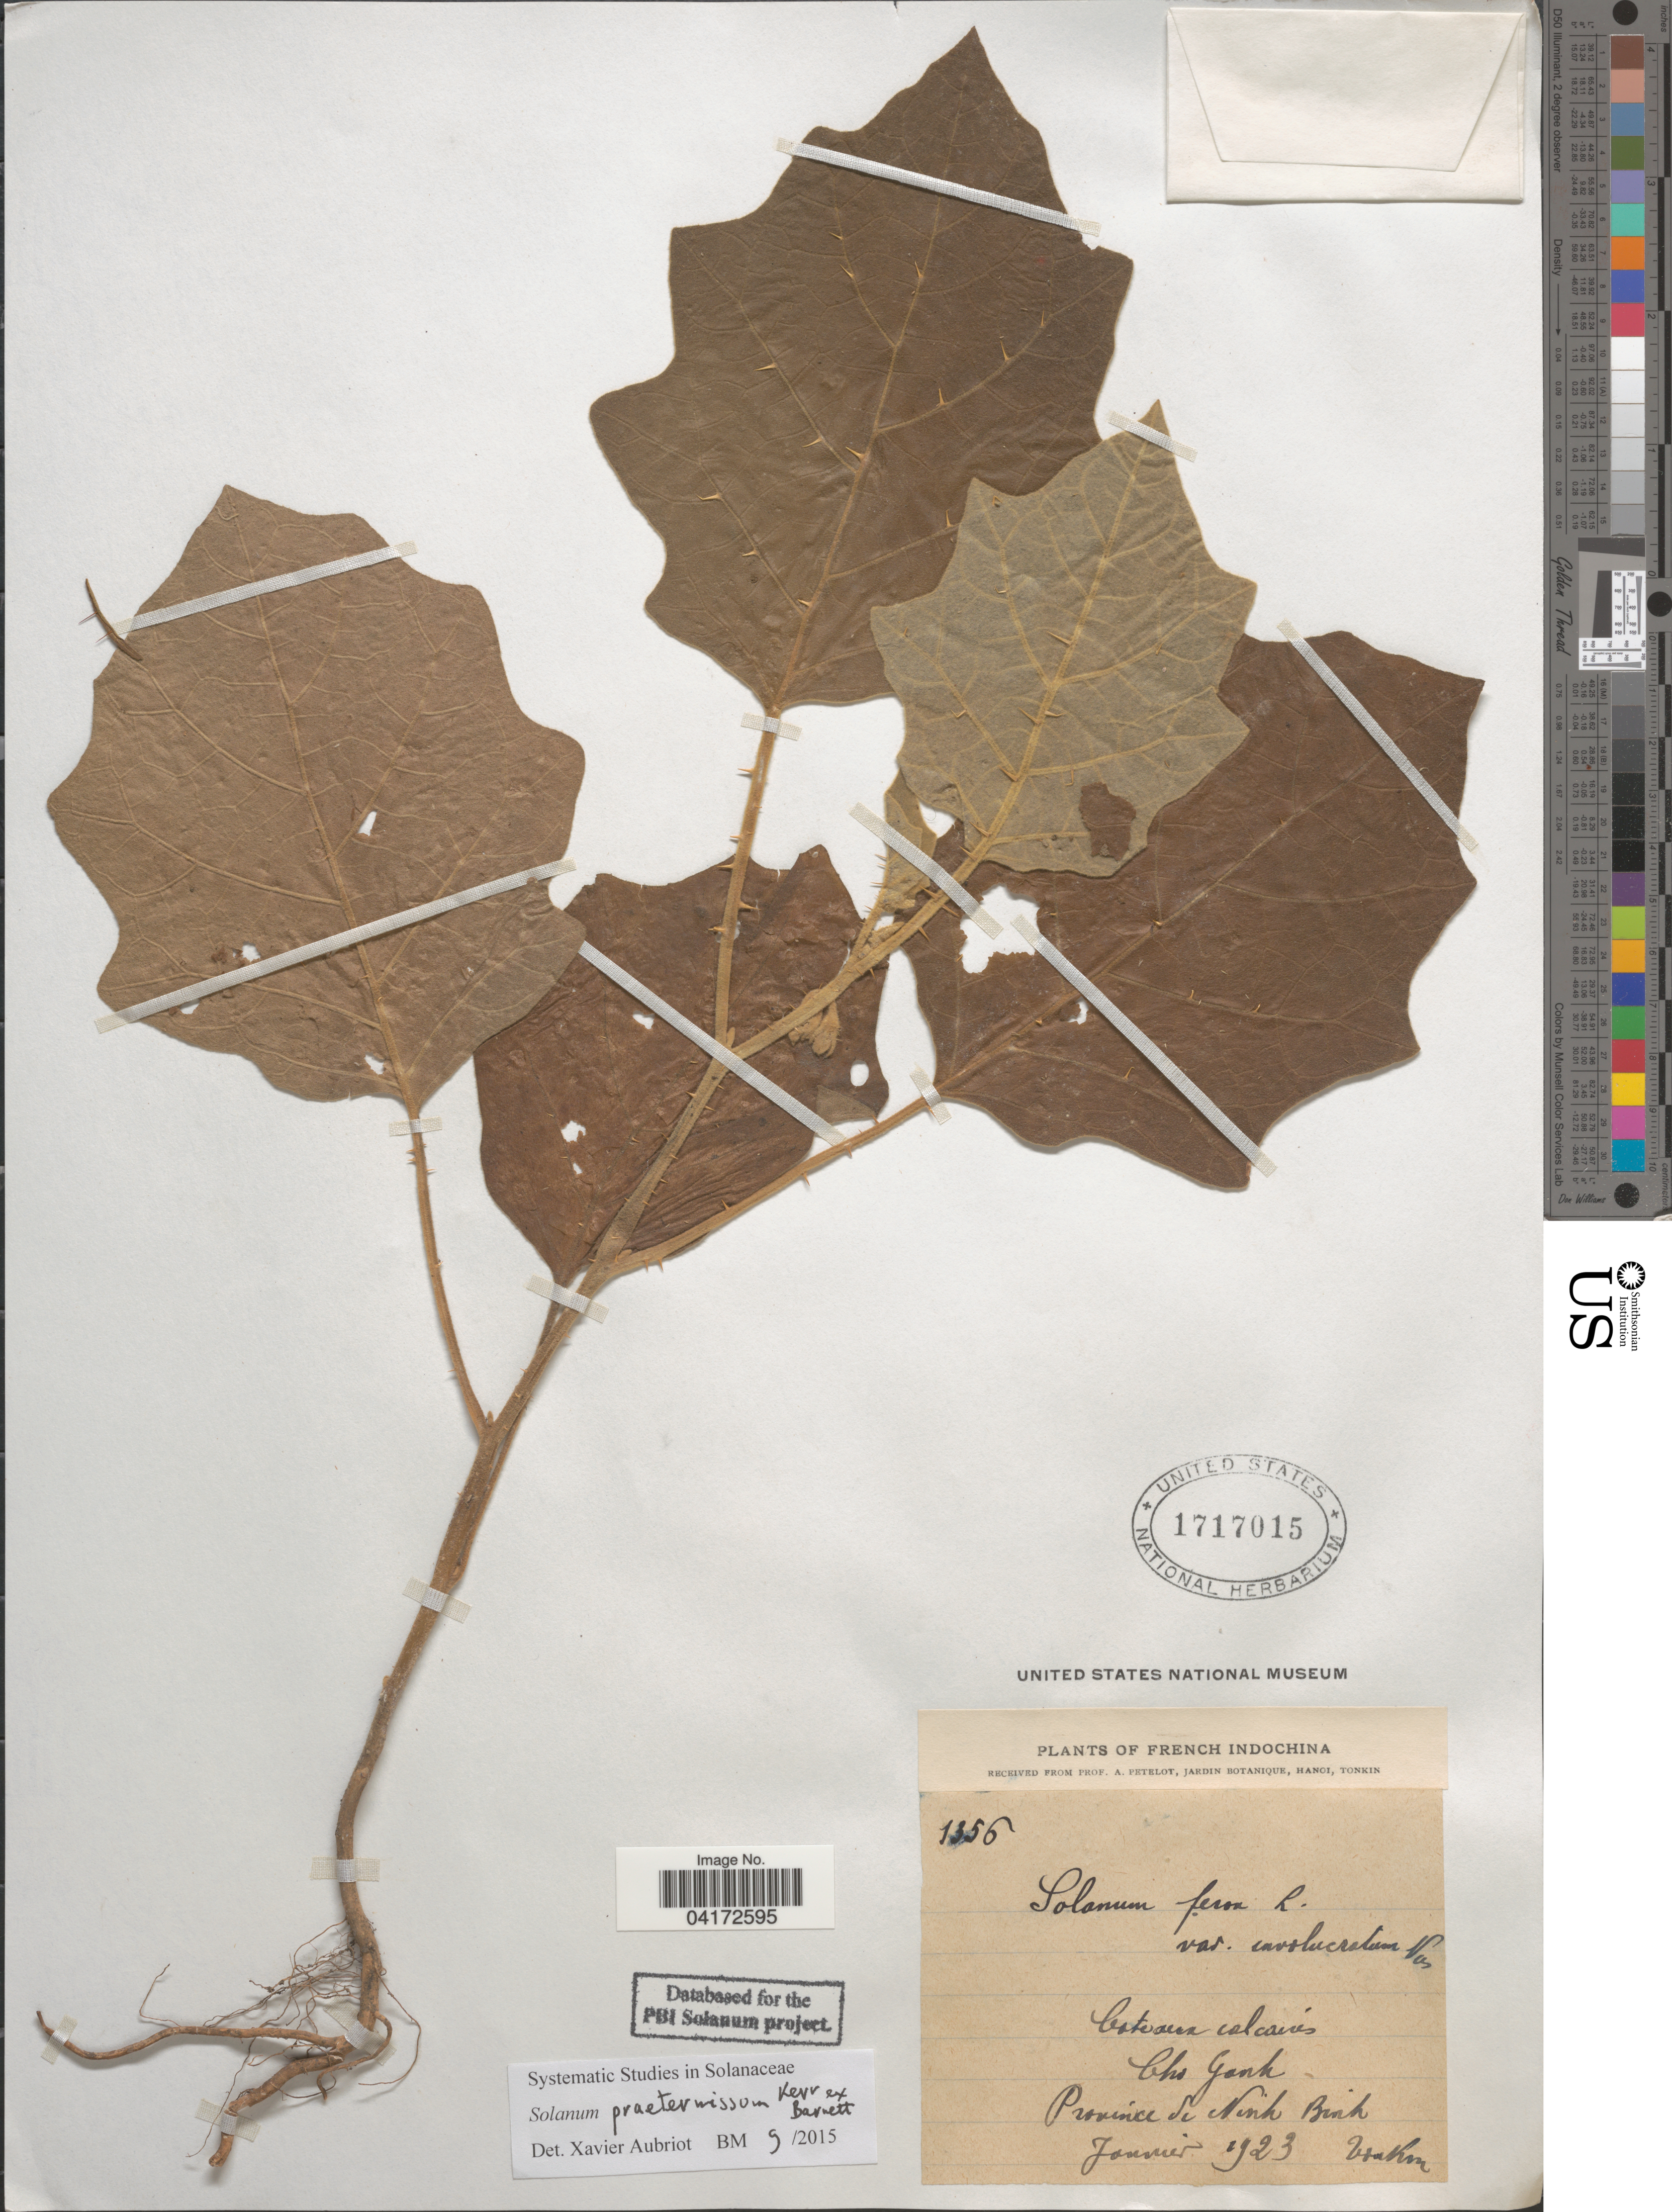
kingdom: Plantae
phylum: Tracheophyta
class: Magnoliopsida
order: Solanales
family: Solanaceae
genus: Solanum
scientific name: Solanum praetermissum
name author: Barnett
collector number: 1356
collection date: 1923-01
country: Vietnam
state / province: Ninh Binh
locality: French Indochina. Cho Ganh. Tonkin.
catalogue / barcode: US 1717015